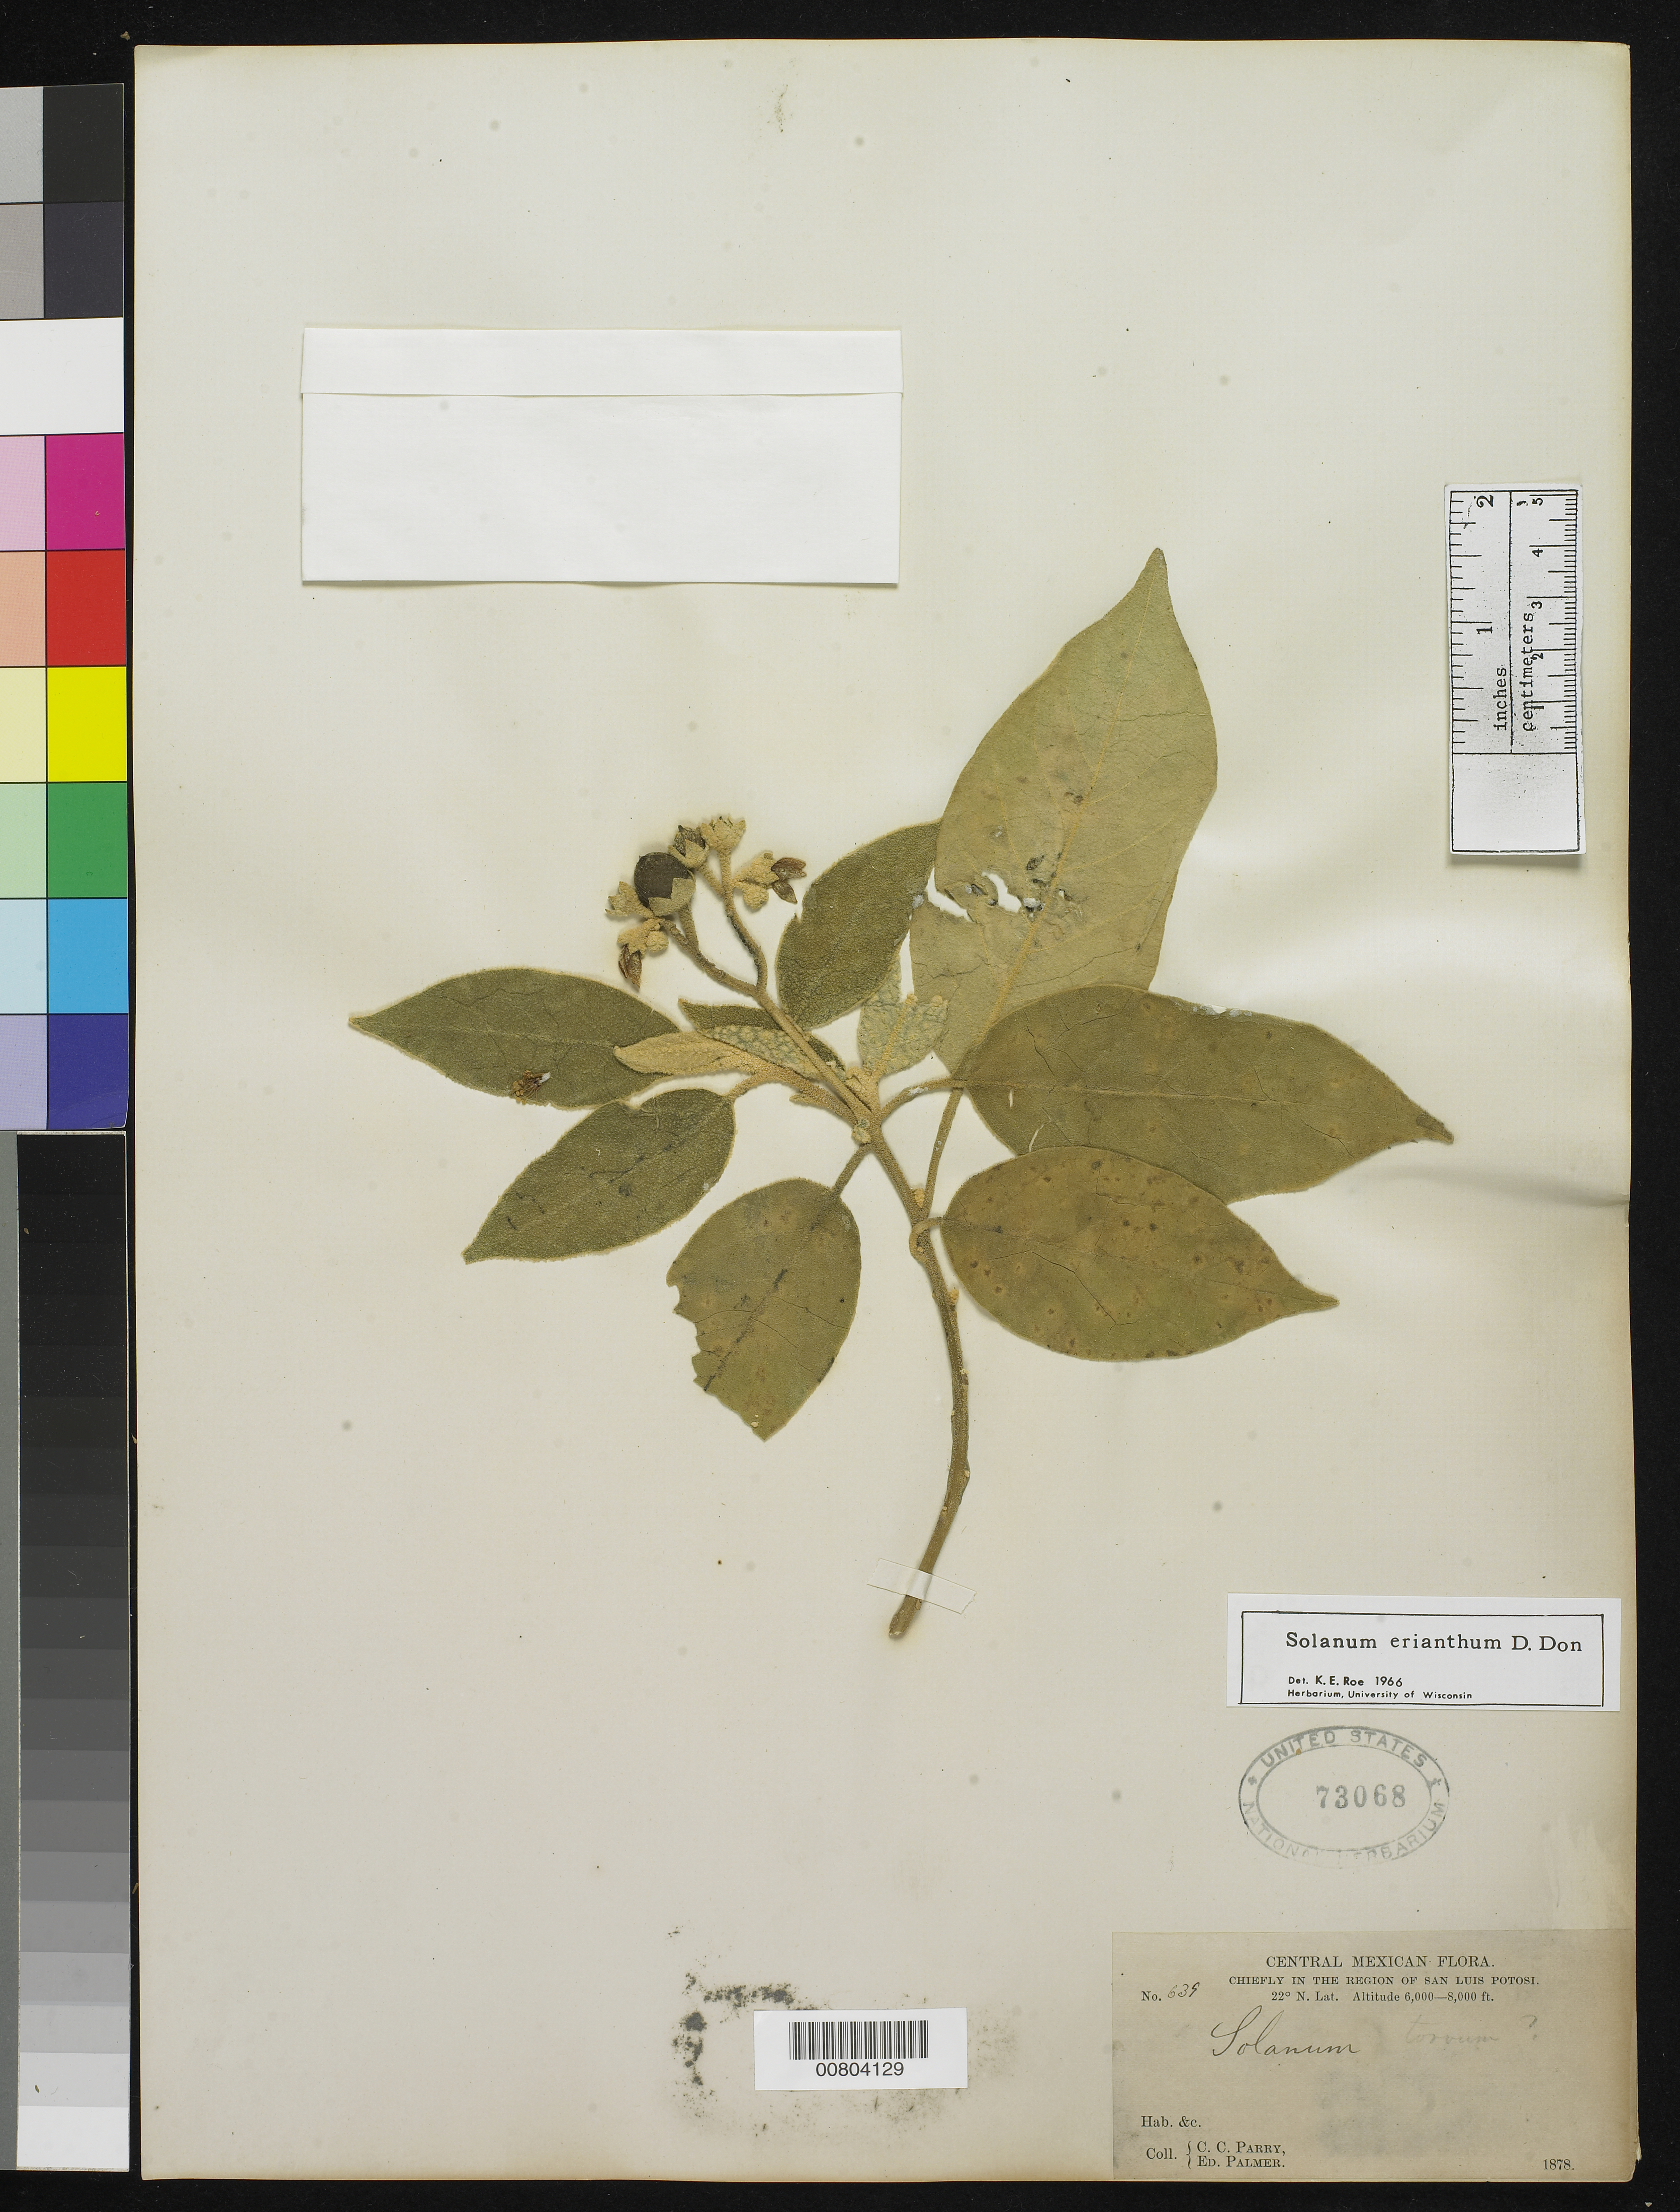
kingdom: Plantae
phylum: Tracheophyta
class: Magnoliopsida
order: Solanales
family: Solanaceae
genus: Solanum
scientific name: Solanum erianthum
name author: D. Don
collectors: C. C. Parry & E. Palmer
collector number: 639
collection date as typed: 1878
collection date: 1878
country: Mexico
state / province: San Luis Potosí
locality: Chiefly in the region of San Luis Potosí.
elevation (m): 1829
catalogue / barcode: US 73068